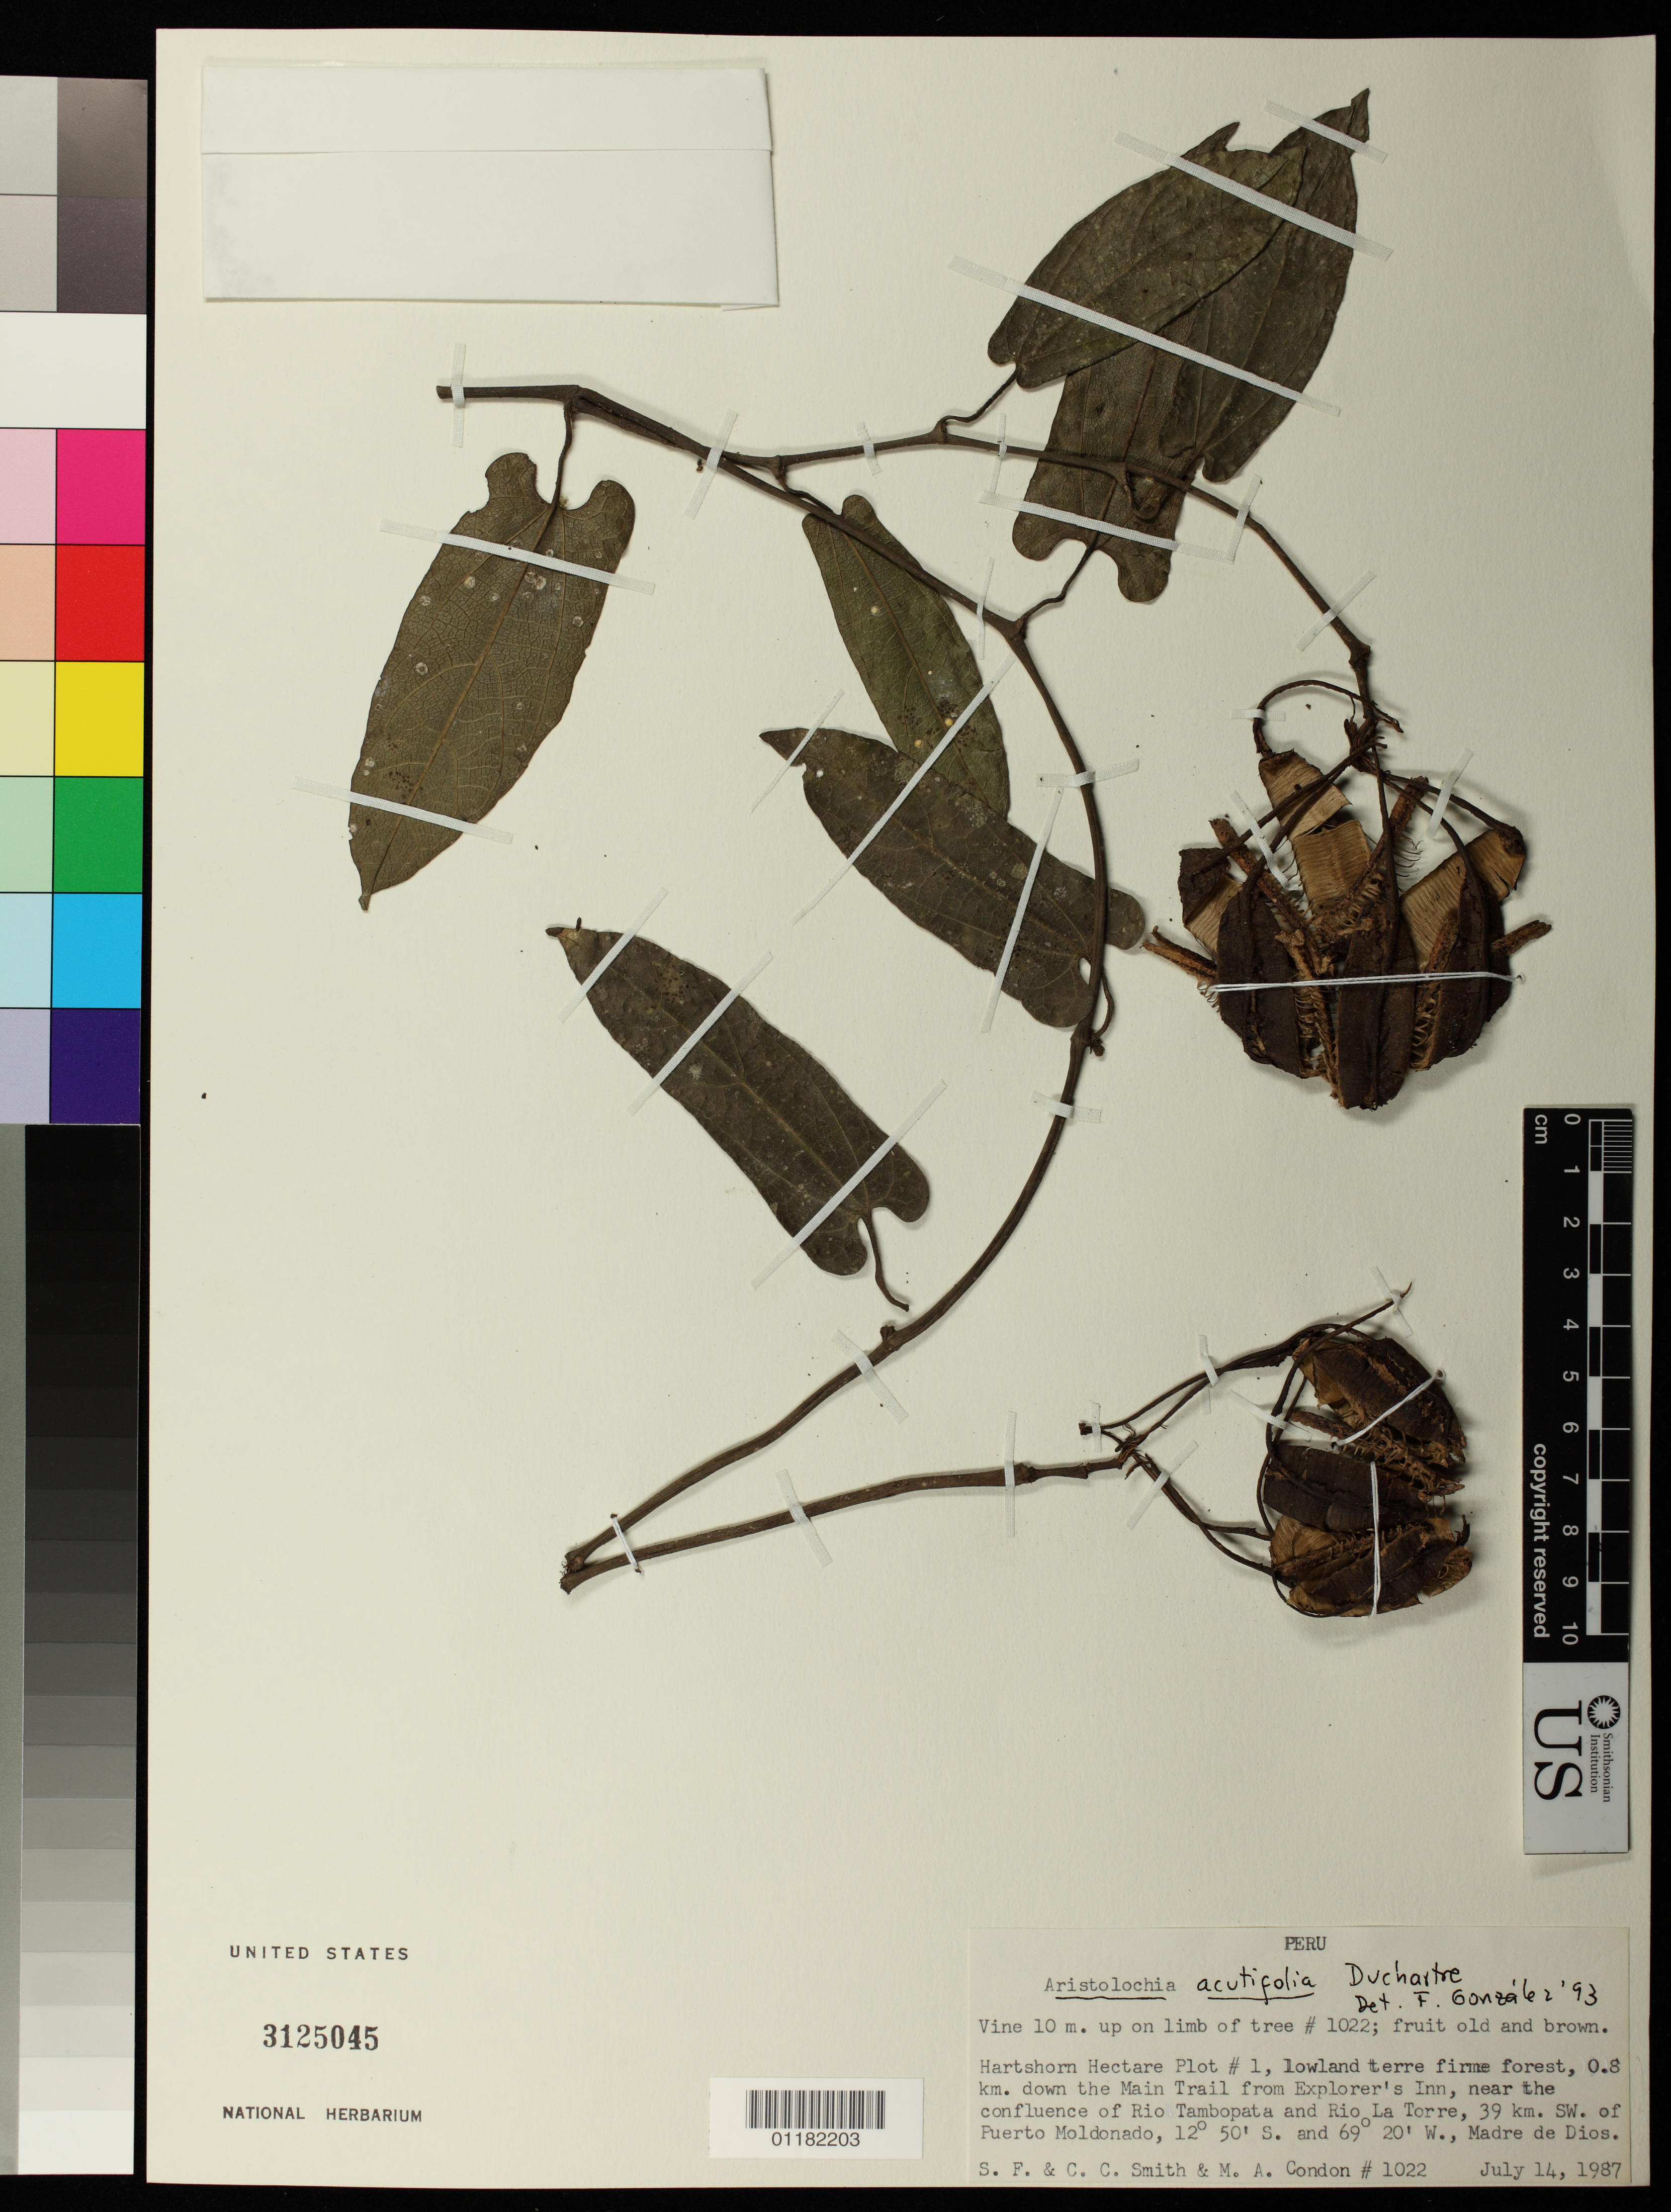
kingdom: Plantae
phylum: Tracheophyta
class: Magnoliopsida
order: Piperales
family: Aristolochiaceae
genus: Aristolochia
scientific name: Aristolochia acutifolia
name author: Duch.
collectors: S.F. Smith, C. C. Smith & M. Condon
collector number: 1022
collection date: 1987-07-14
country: Peru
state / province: Madre de Dios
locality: Hartshorn Hectare Plot #1, lowland terre firme forest, 0.8 km down the Main Trail from Explorer's Inn, near the confluence of Rio Tambopata and Rio La Torre, 39 km. SW of Puerto Moldonado.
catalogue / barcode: US 3125045